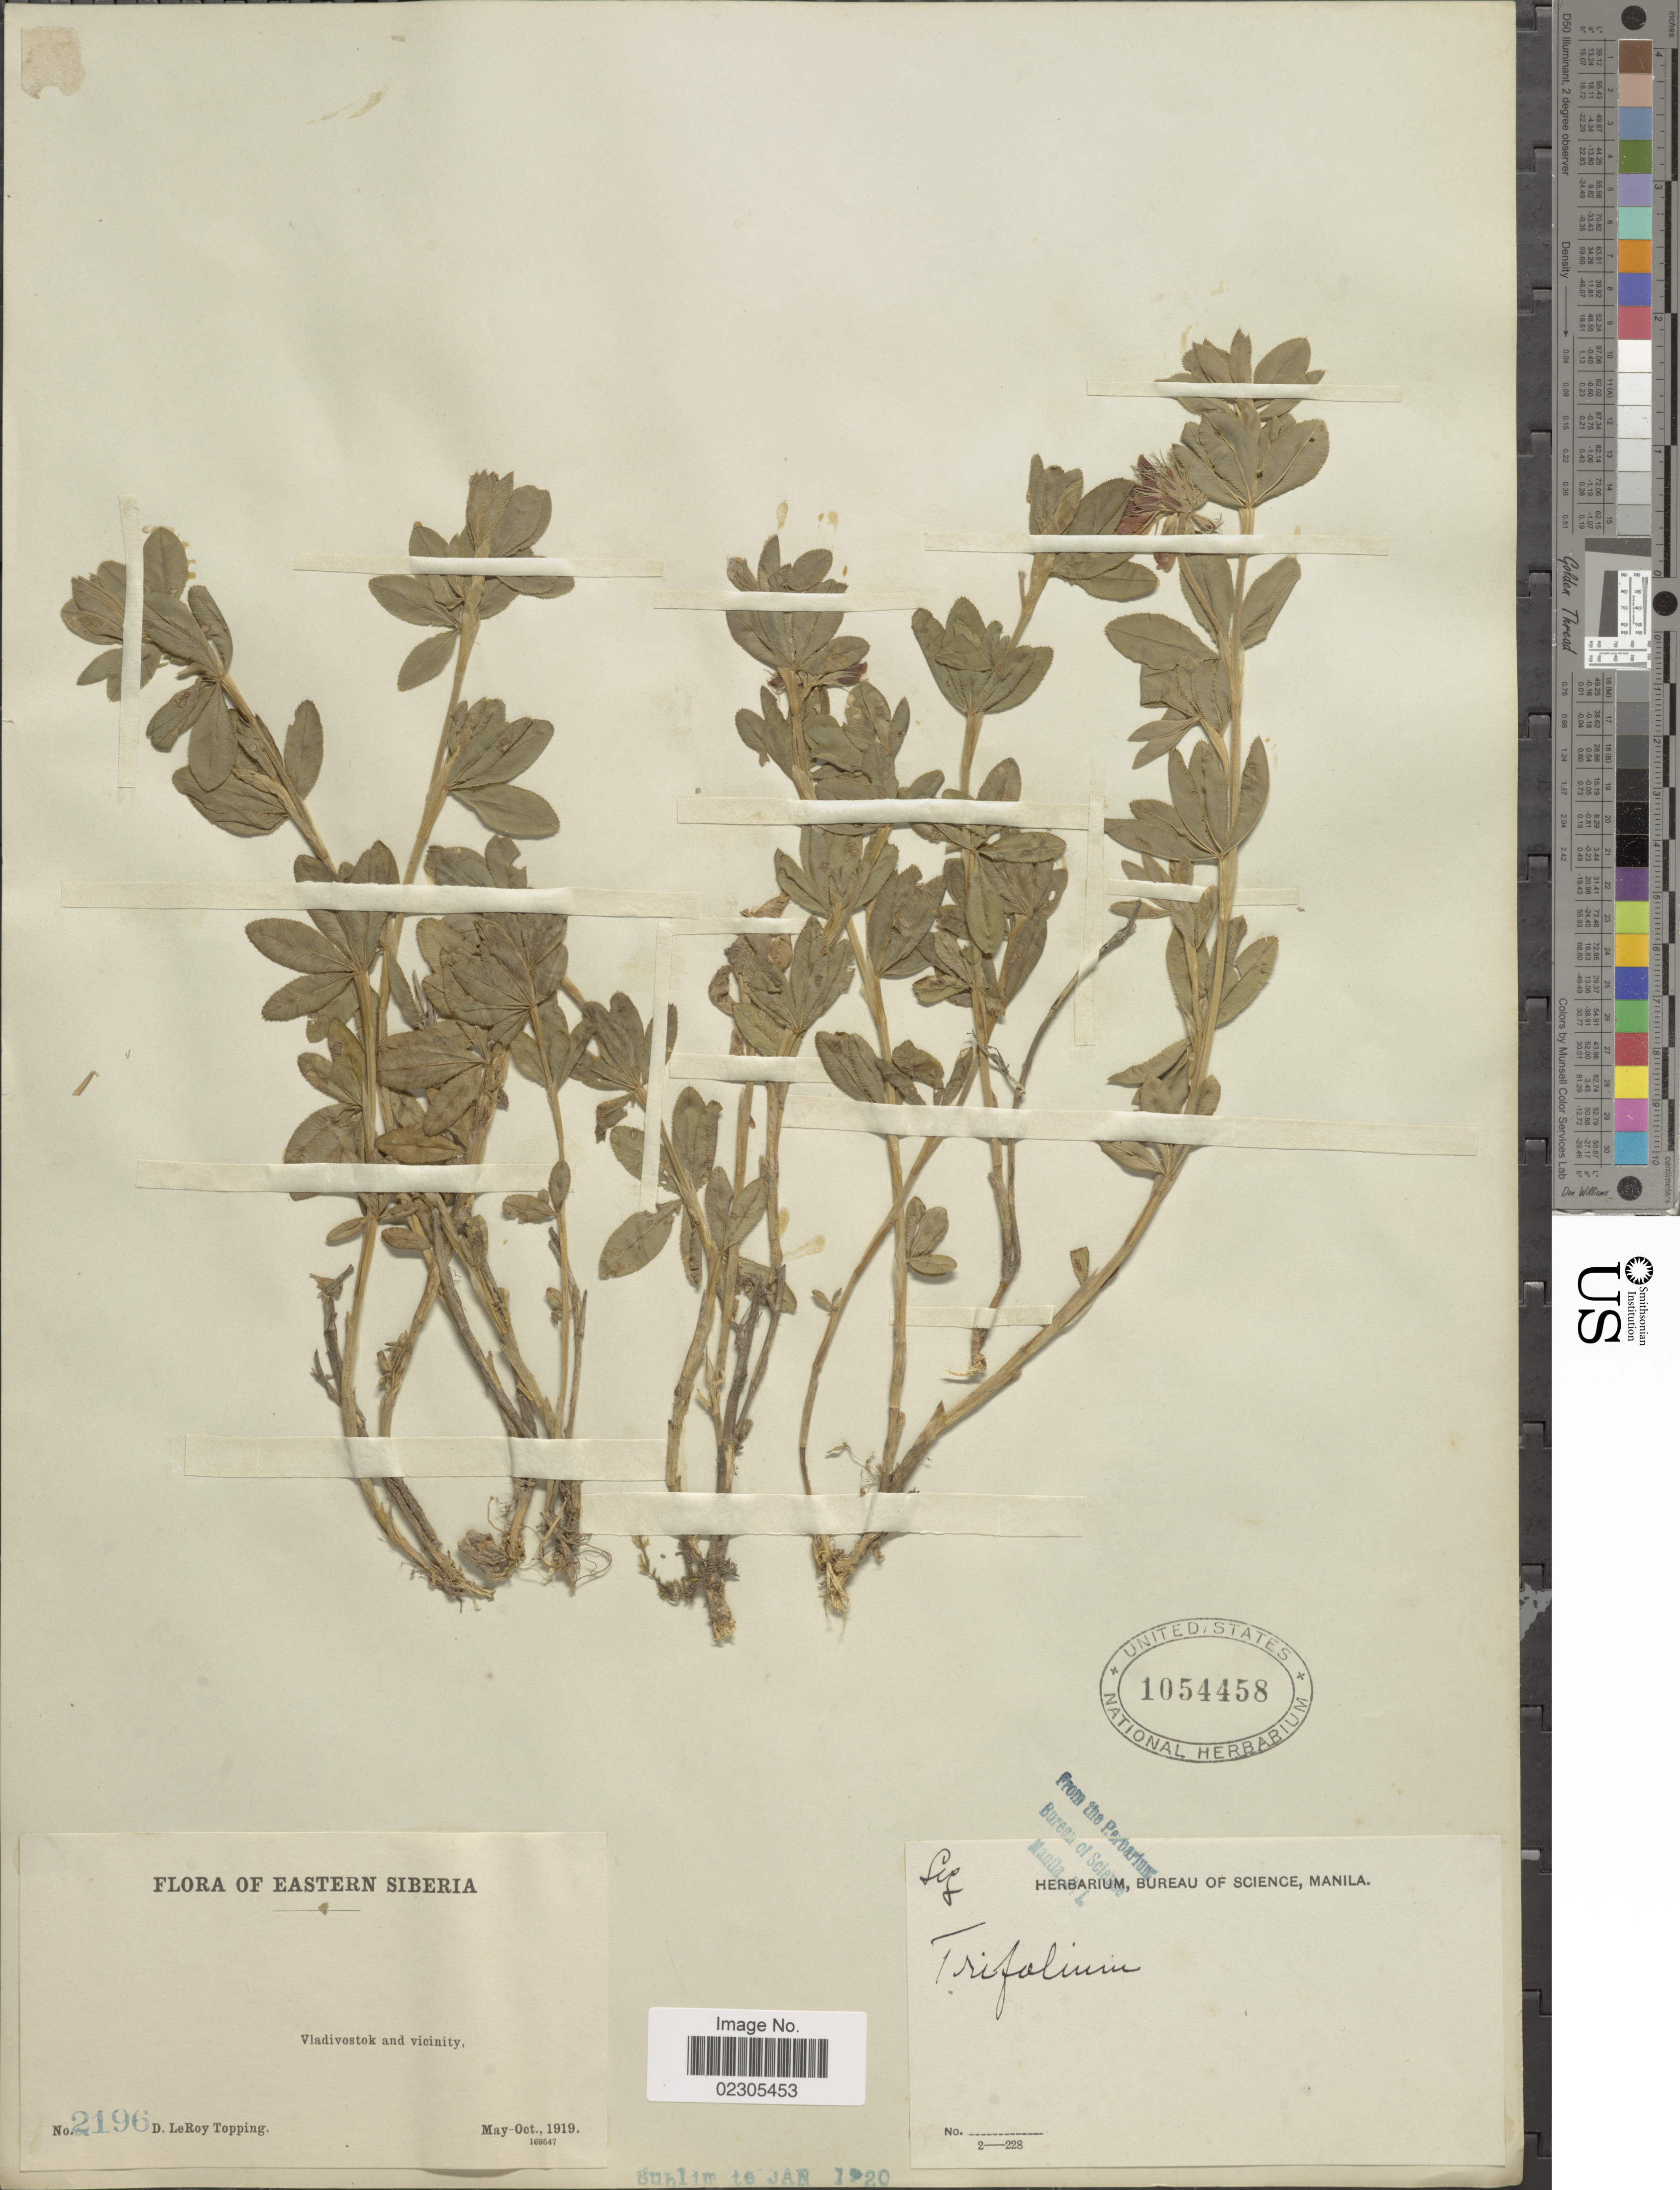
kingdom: Plantae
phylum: Tracheophyta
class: Magnoliopsida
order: Fabales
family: Fabaceae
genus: Trifolium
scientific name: Trifolium sp.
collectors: D. L. Topping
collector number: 2196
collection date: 1919-05/1919-10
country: Russian Federation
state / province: Primorsky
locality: Eastern Siberia, Vladivostok and vicinity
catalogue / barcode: US 1054458